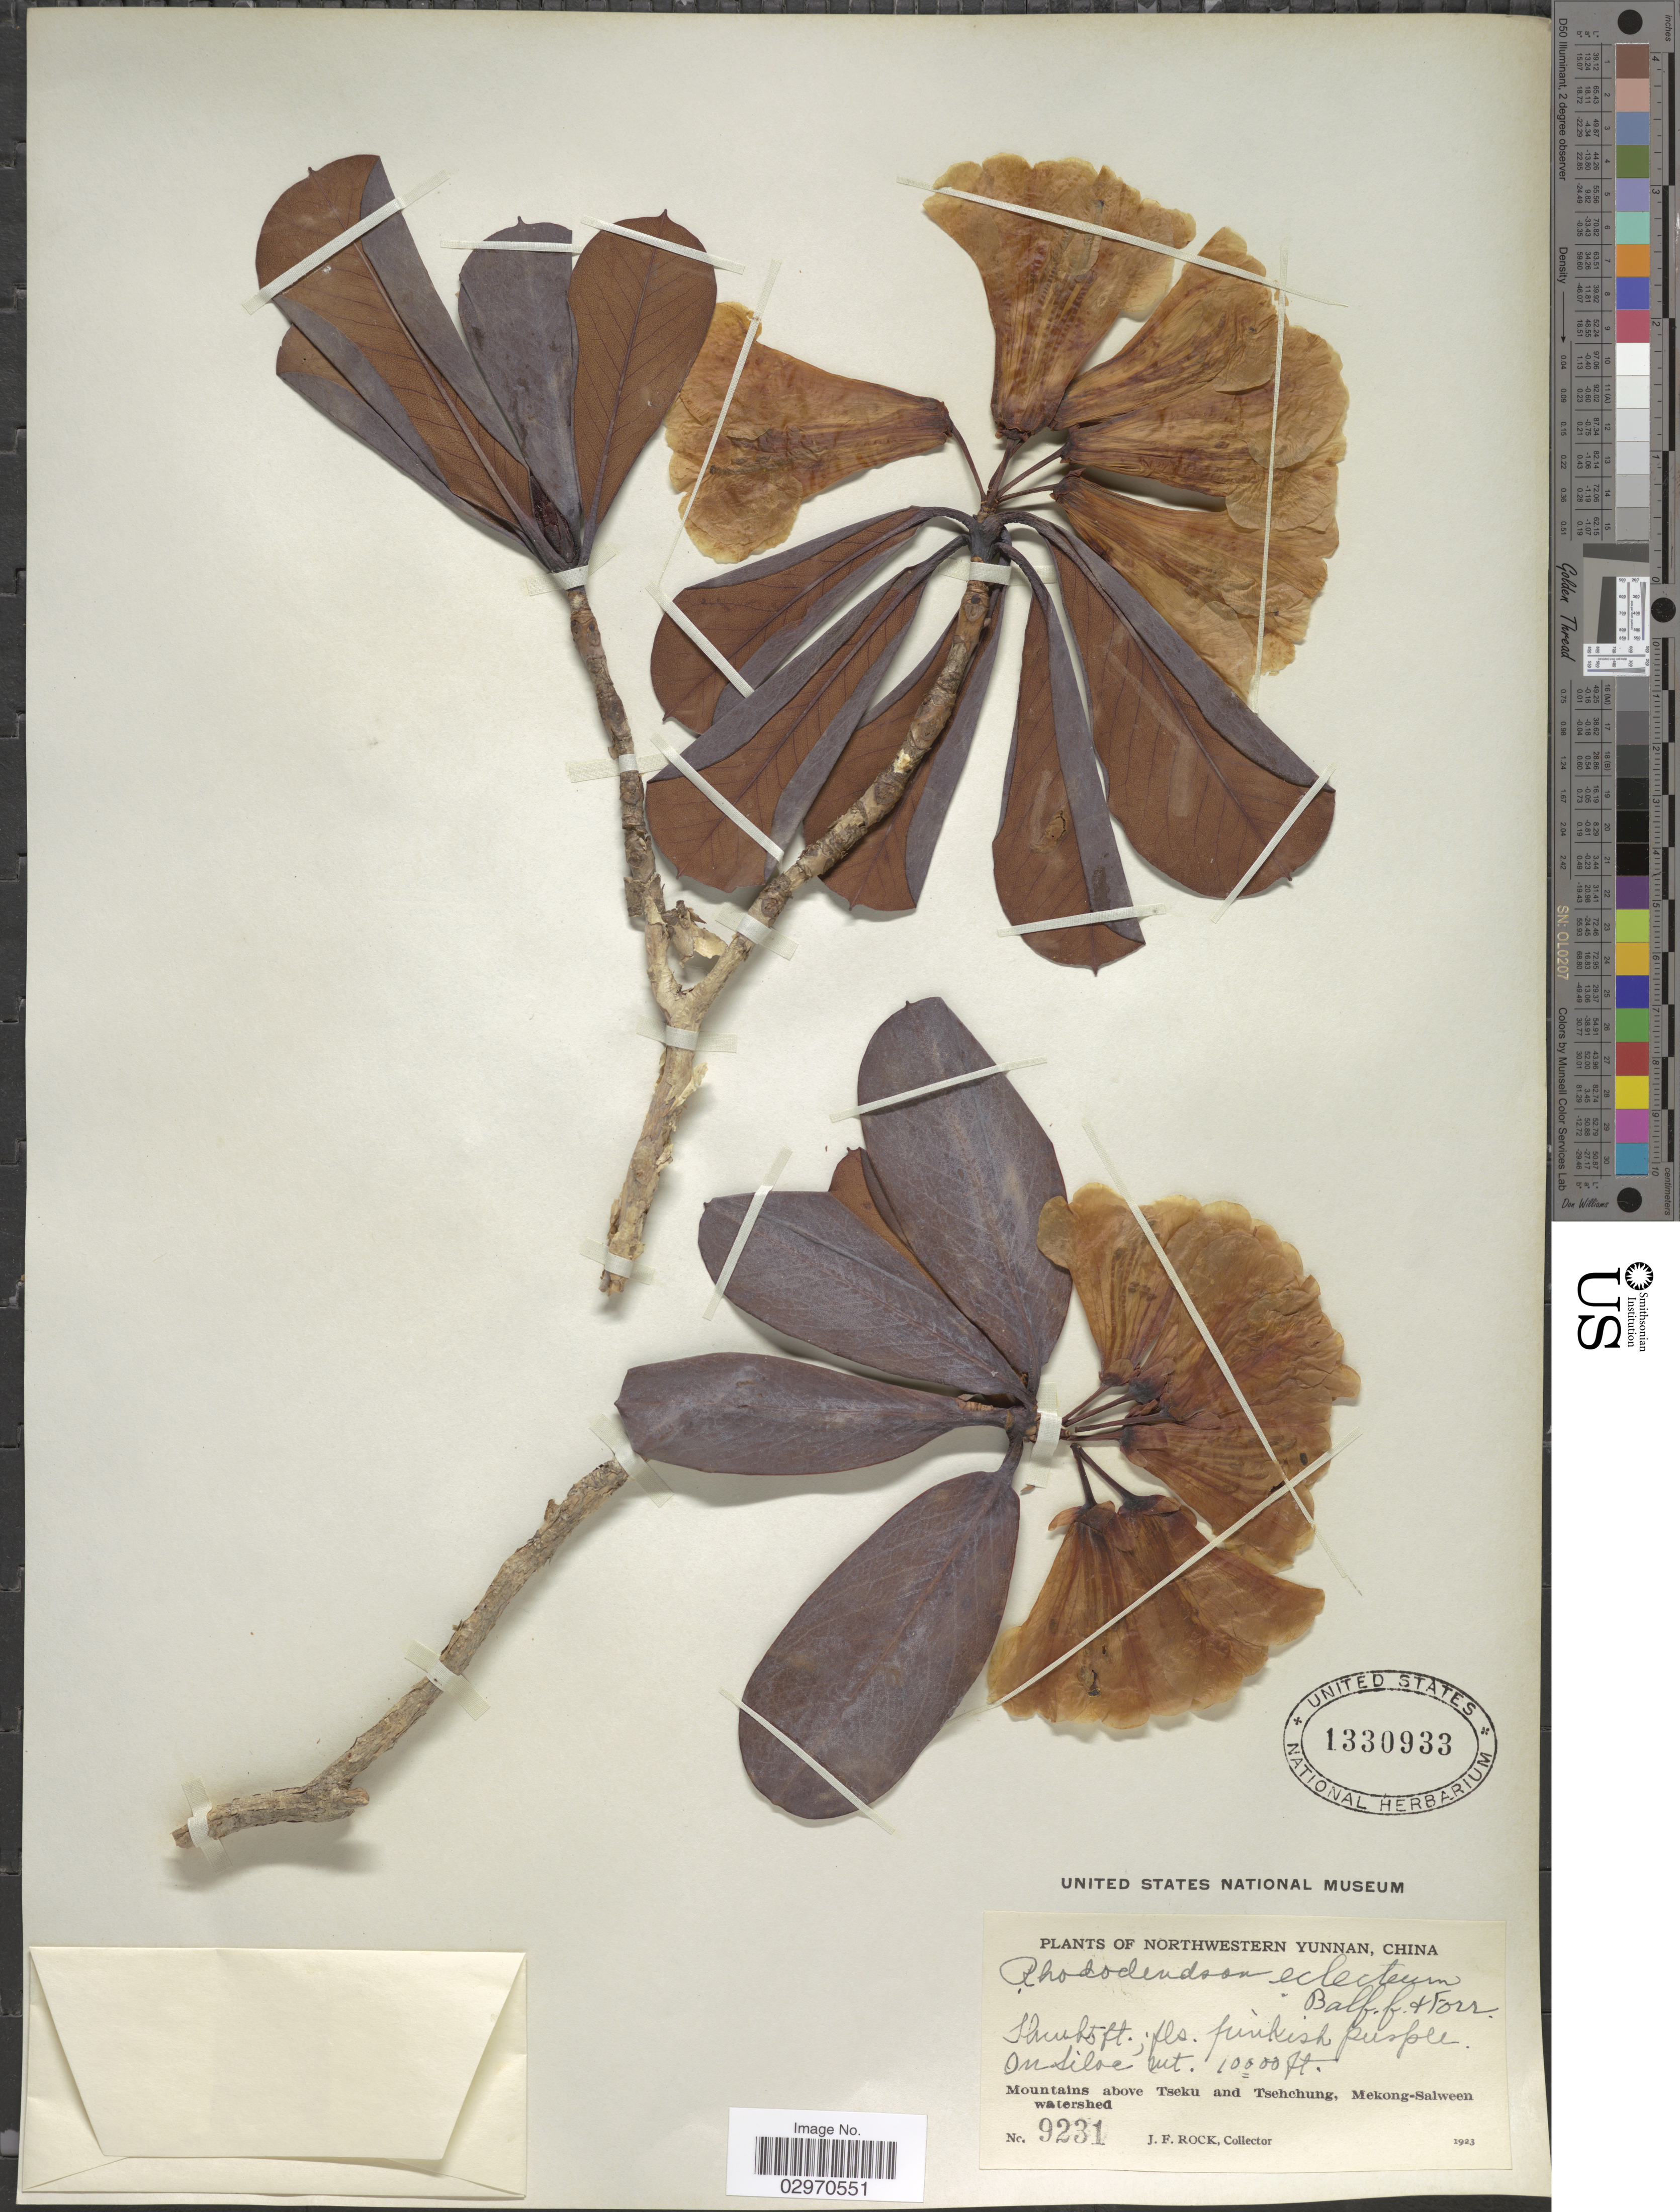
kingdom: Plantae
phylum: Tracheophyta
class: Magnoliopsida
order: Ericales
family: Ericaceae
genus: Rhododendron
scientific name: Rhododendron eclecteum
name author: Balf. f. & Forrest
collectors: J. Rock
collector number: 9231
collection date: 1923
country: China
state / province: Yunnan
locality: Northwestern Yunnan. On Siloe Mt. Mountains above Tseku and Tsehchung, Mekong-Salween watershed.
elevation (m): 3048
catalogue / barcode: US 1330933